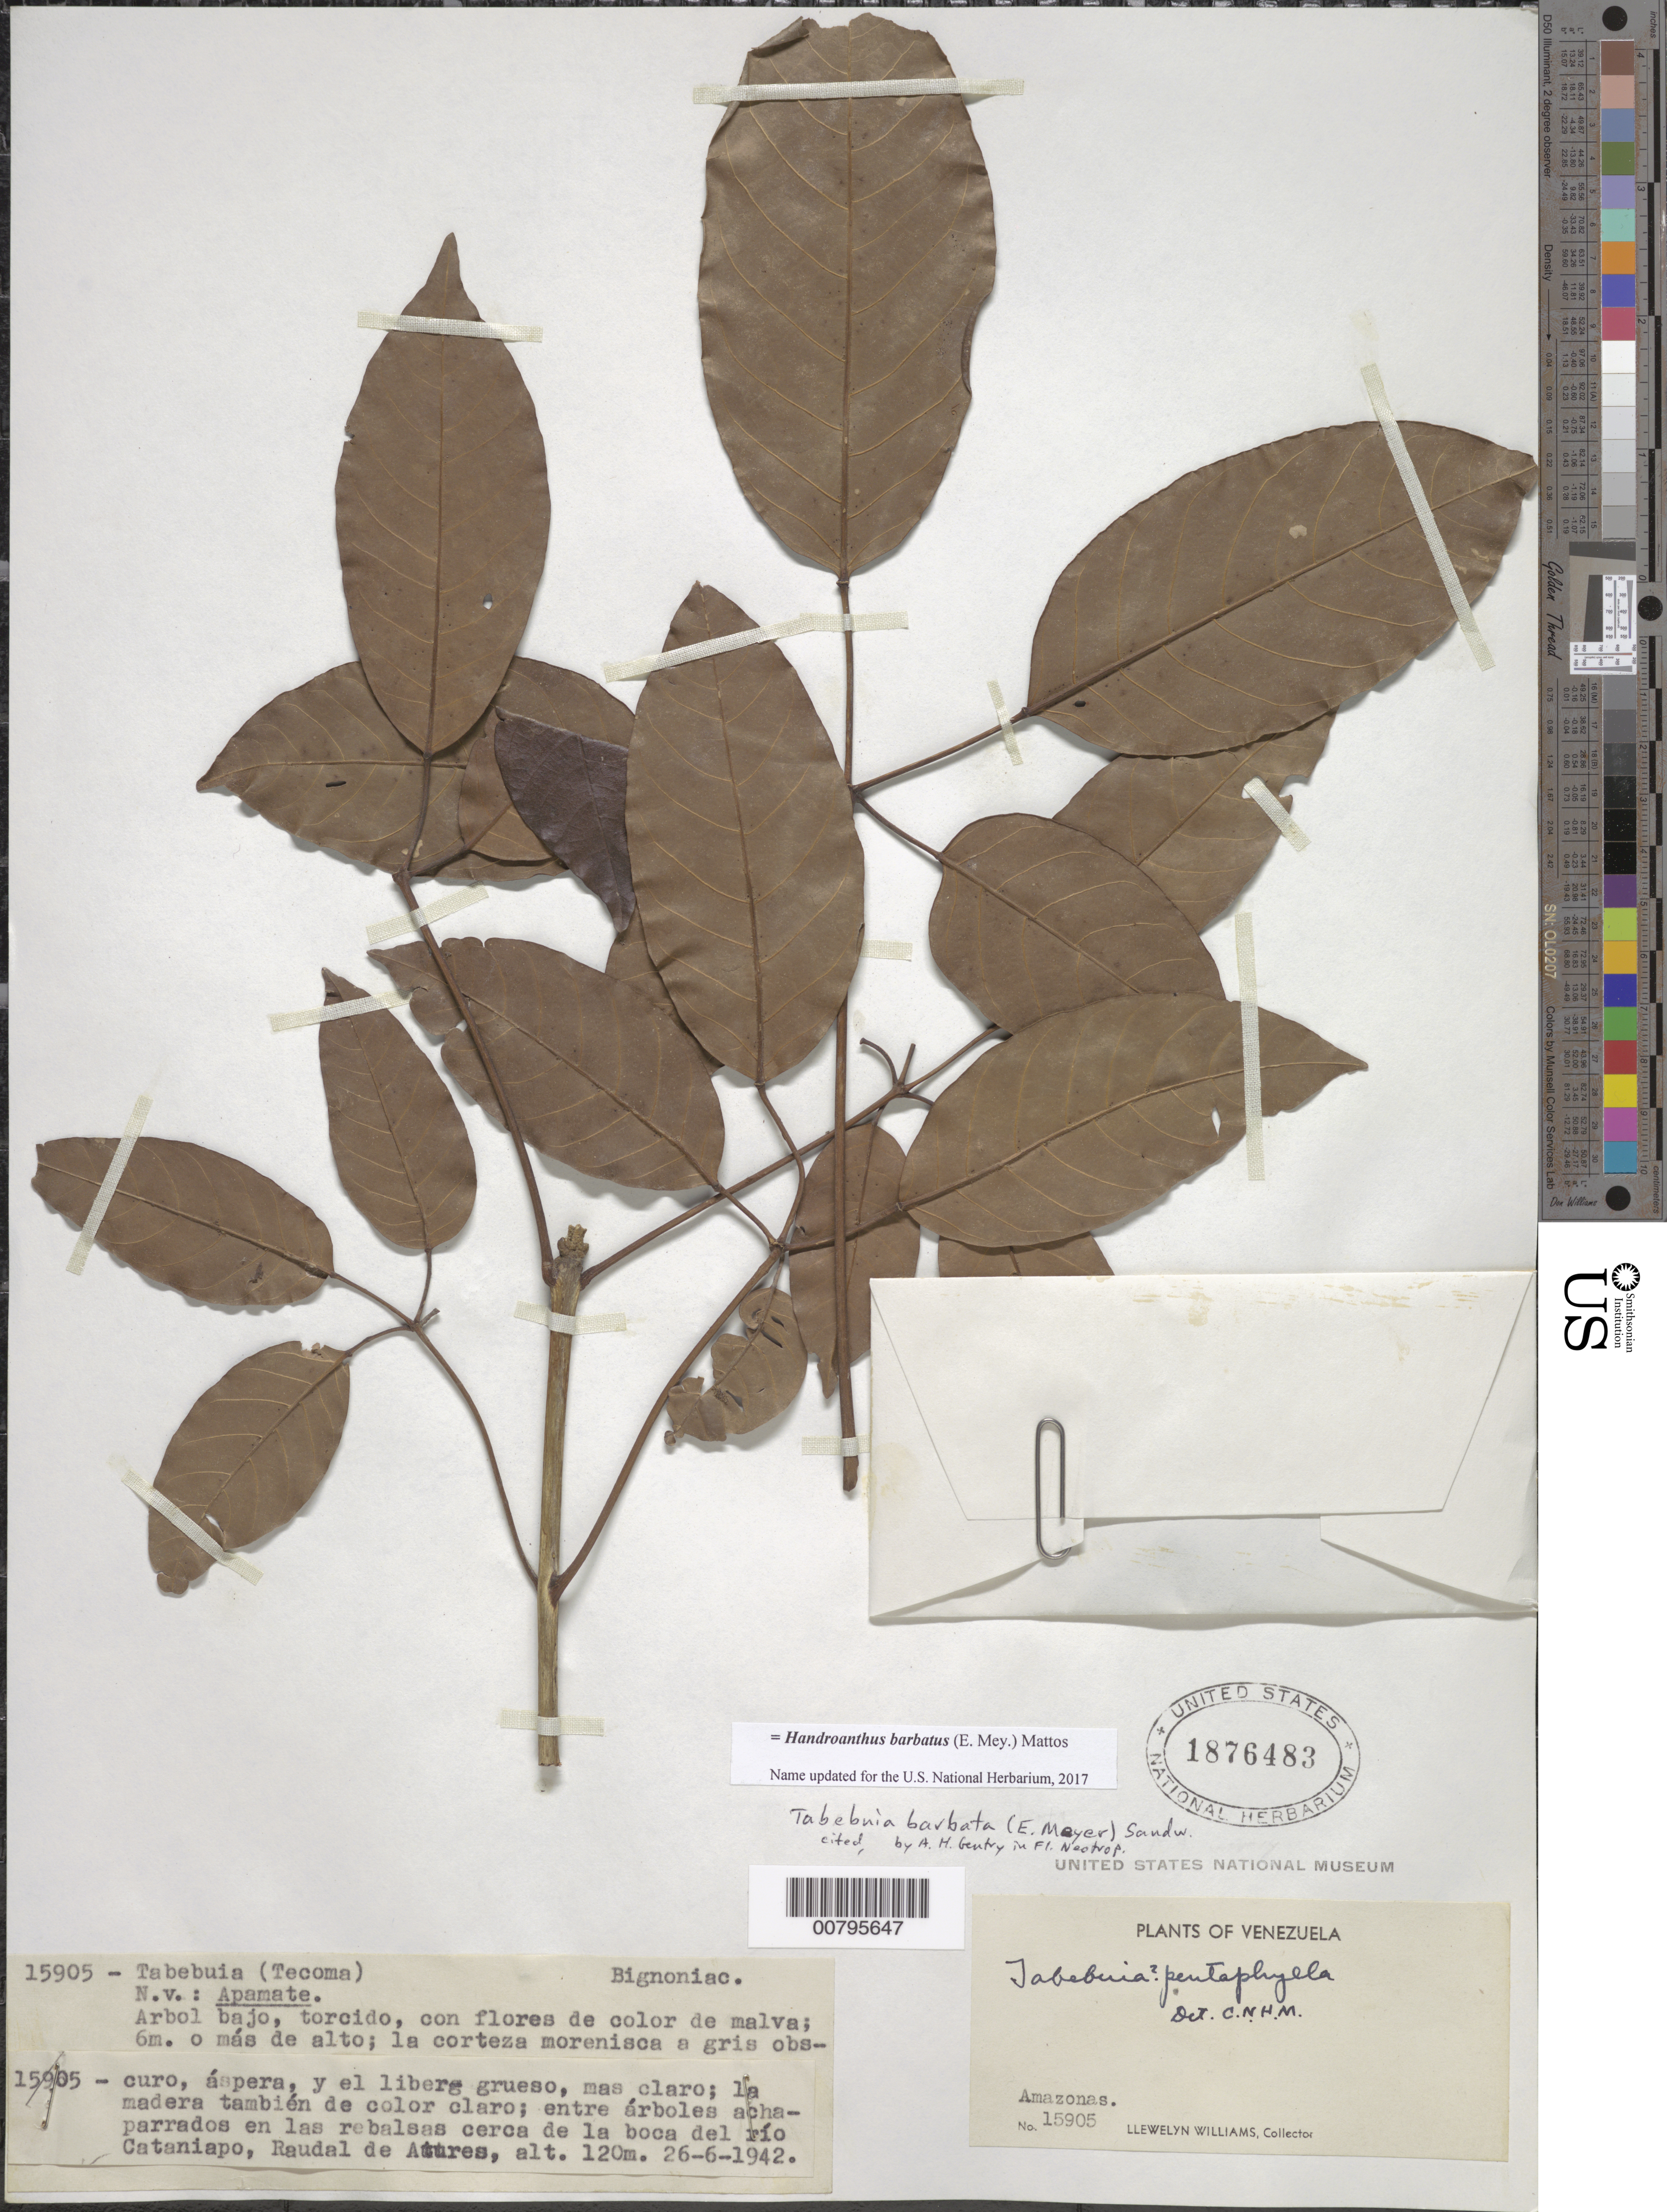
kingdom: Plantae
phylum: Tracheophyta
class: Magnoliopsida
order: Lamiales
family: Bignoniaceae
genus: Handroanthus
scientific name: Handroanthus barbatus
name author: (E. Mey.) Mattos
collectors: Ll. Williams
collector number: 15905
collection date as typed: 26-Jun-42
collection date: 1942-06-26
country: Venezuela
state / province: Amazonas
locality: Raudal de Atures, Río Cantaniapo, cerca de la desembocacura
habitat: Rebalsas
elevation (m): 120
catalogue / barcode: US 1876483